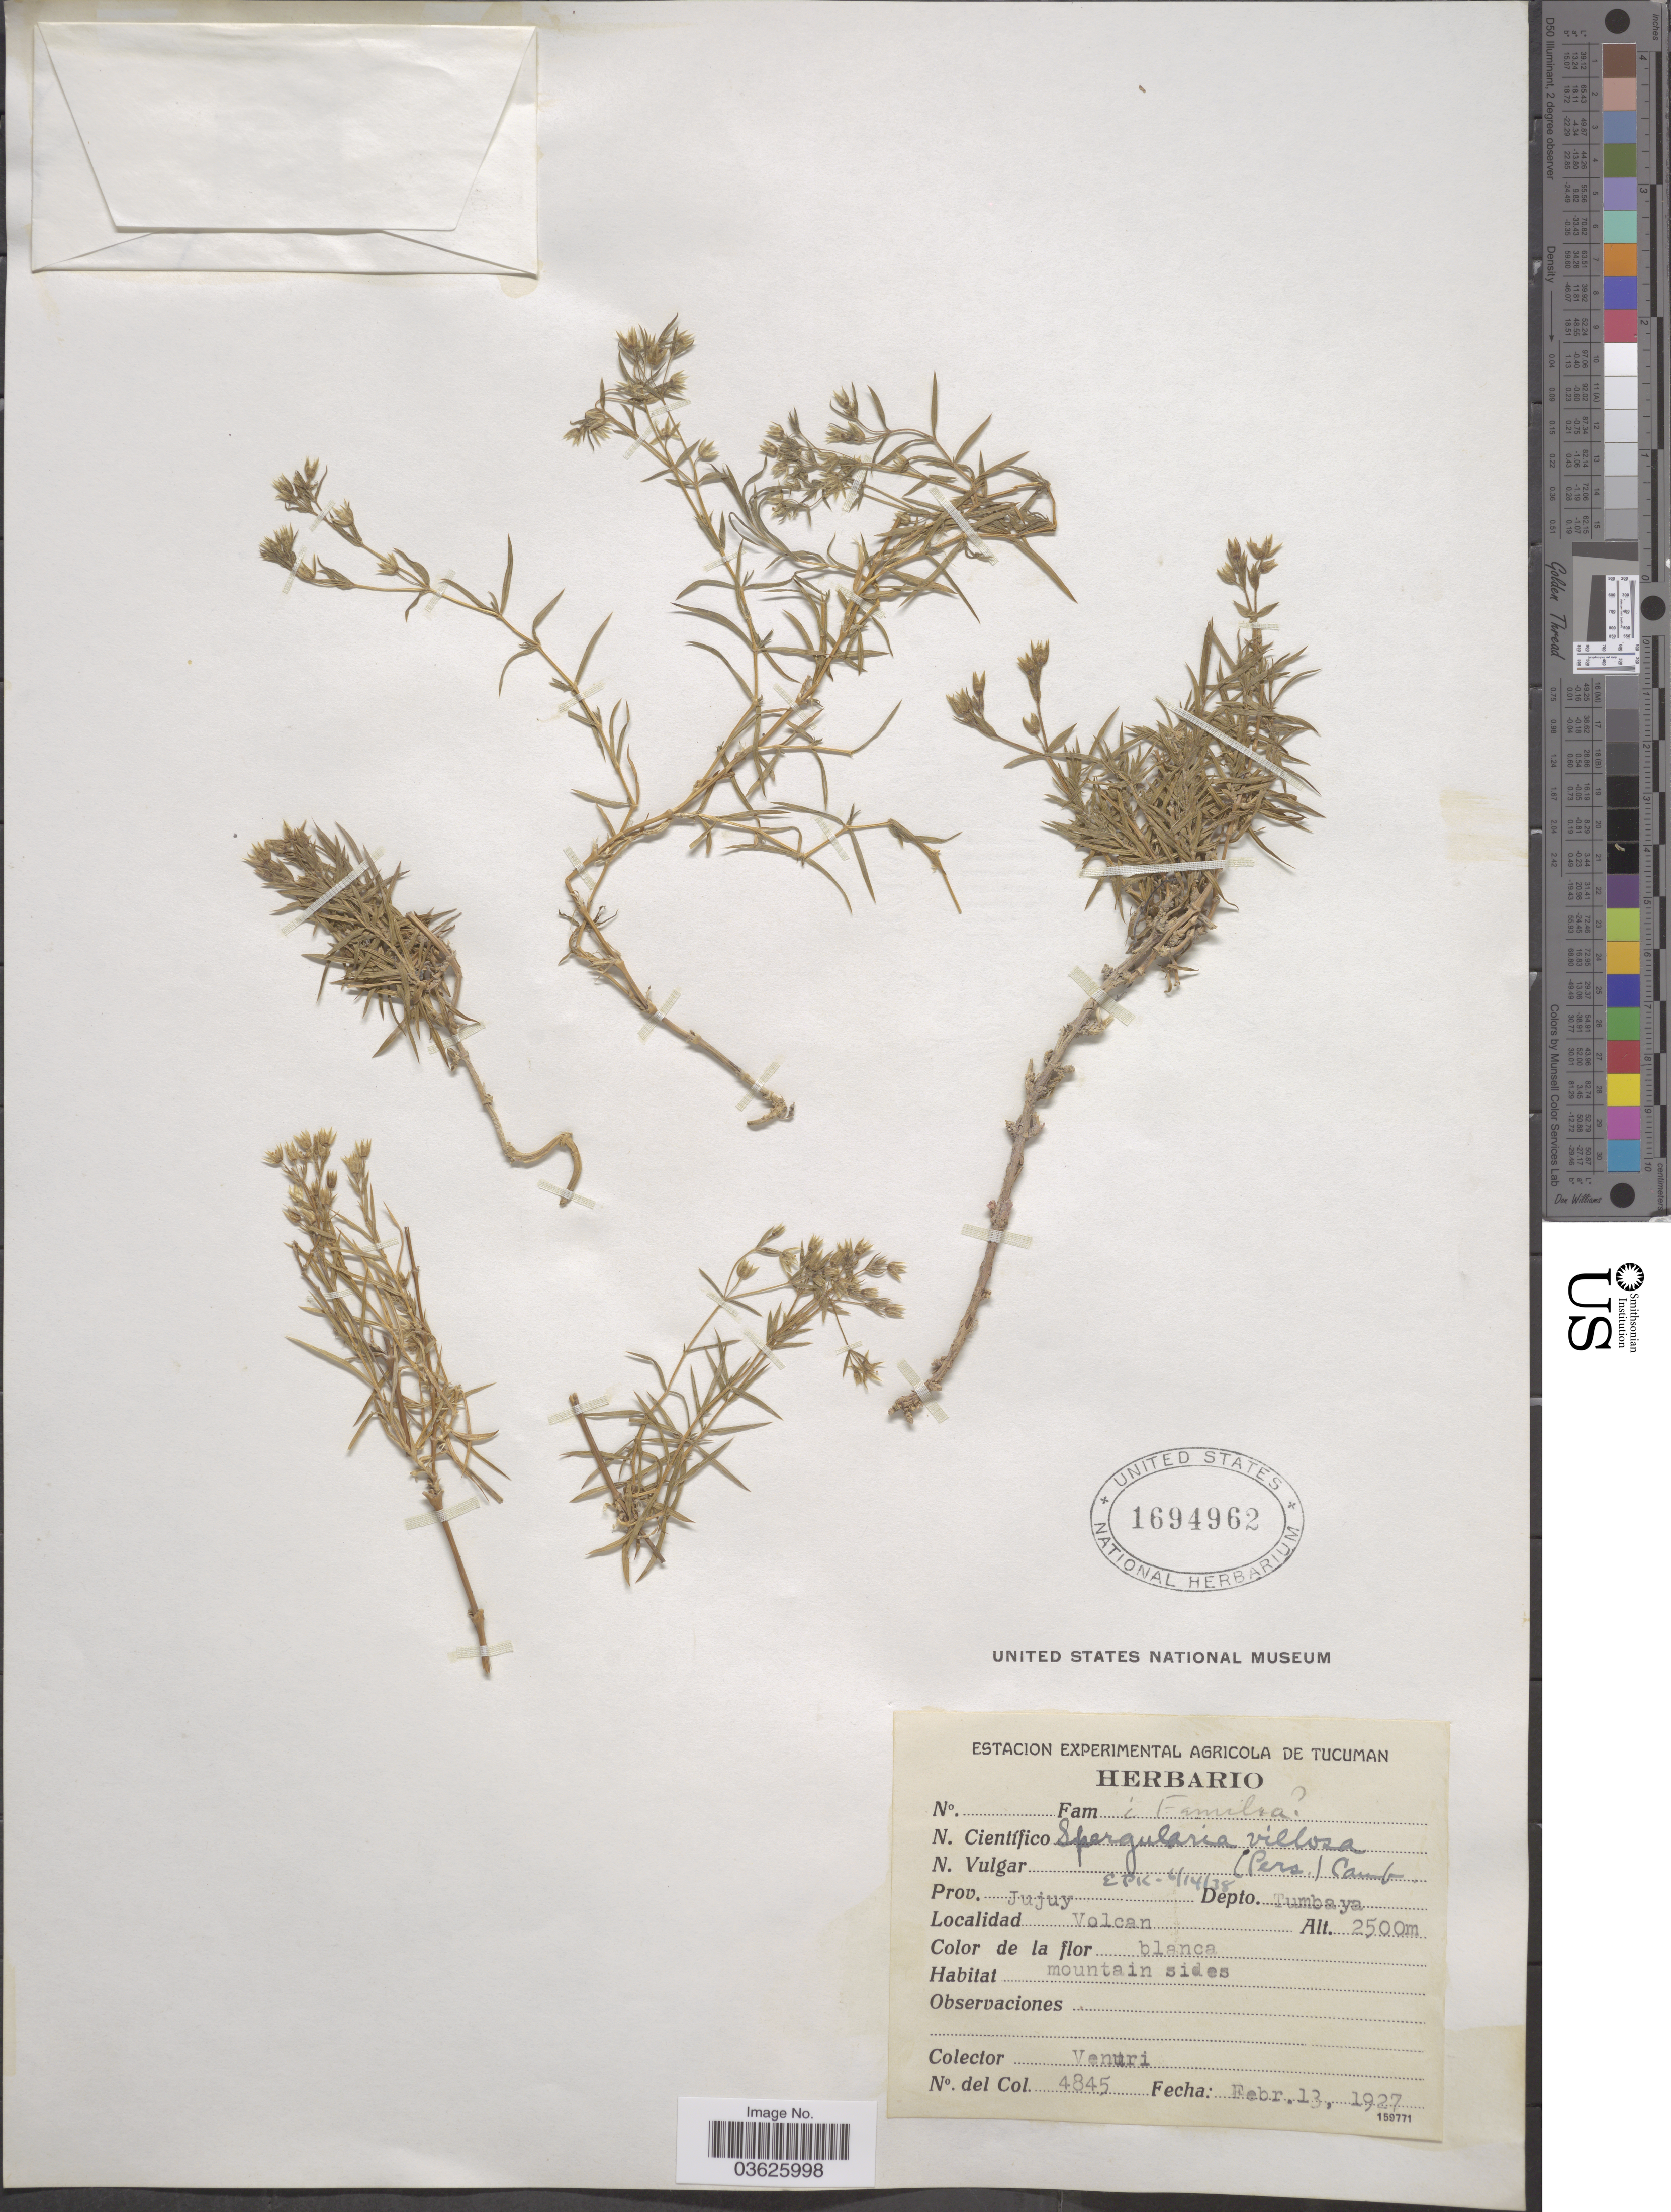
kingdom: Plantae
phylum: Tracheophyta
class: Magnoliopsida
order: Caryophyllales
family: Caryophyllaceae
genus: Spergularia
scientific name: Spergularia villosa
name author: (Pers.) Cambess.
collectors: Venturi, --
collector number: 4845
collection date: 1927-02-13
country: Argentina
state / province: Jujuy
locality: Depto. Tumbaya. Volcan.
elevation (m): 2500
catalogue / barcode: US 1694962